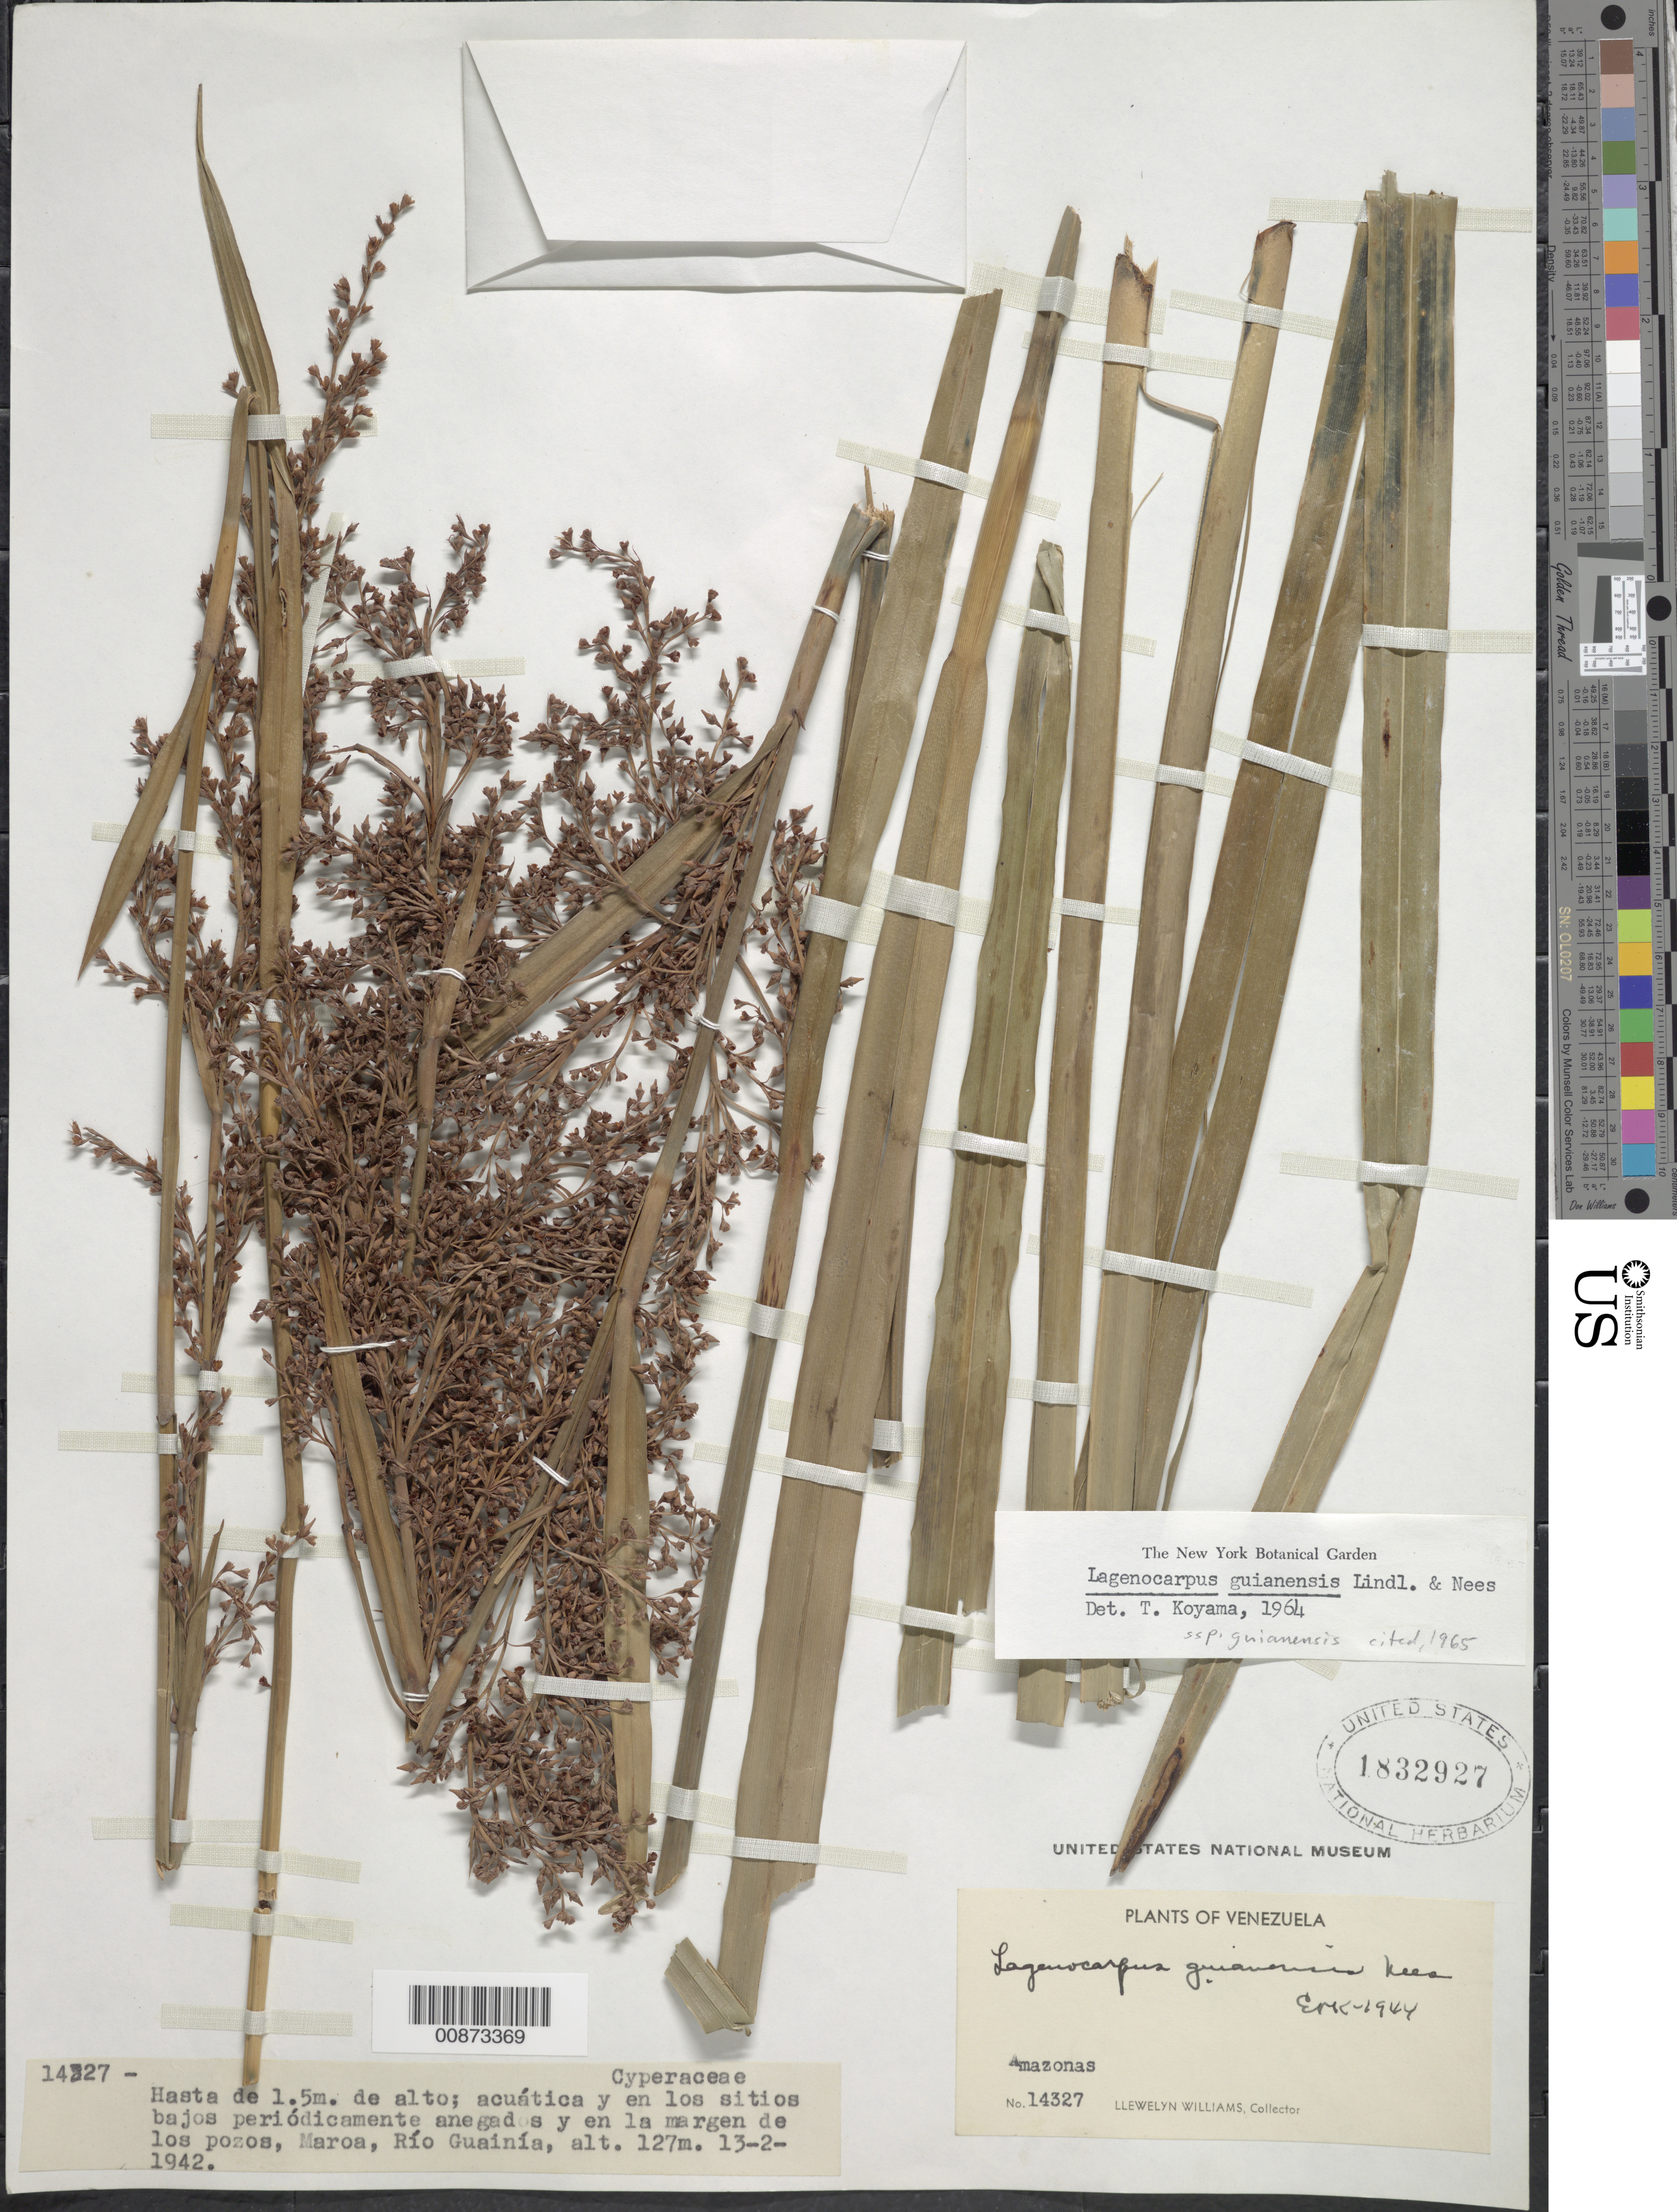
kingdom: Plantae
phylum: Tracheophyta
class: Liliopsida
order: Poales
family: Cyperaceae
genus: Lagenocarpus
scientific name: Lagenocarpus guianensis subsp. guianensis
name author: Nees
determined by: Koyama, Tetsuo M.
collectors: Ll. Williams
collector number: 14327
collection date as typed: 13-Feb-42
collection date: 1942-02-13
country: Venezuela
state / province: Amazonas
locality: Maroa, Río Guainía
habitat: Sitios bajos periodicamente anegados y en la margen de los pozos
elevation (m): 127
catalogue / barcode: US 1832927